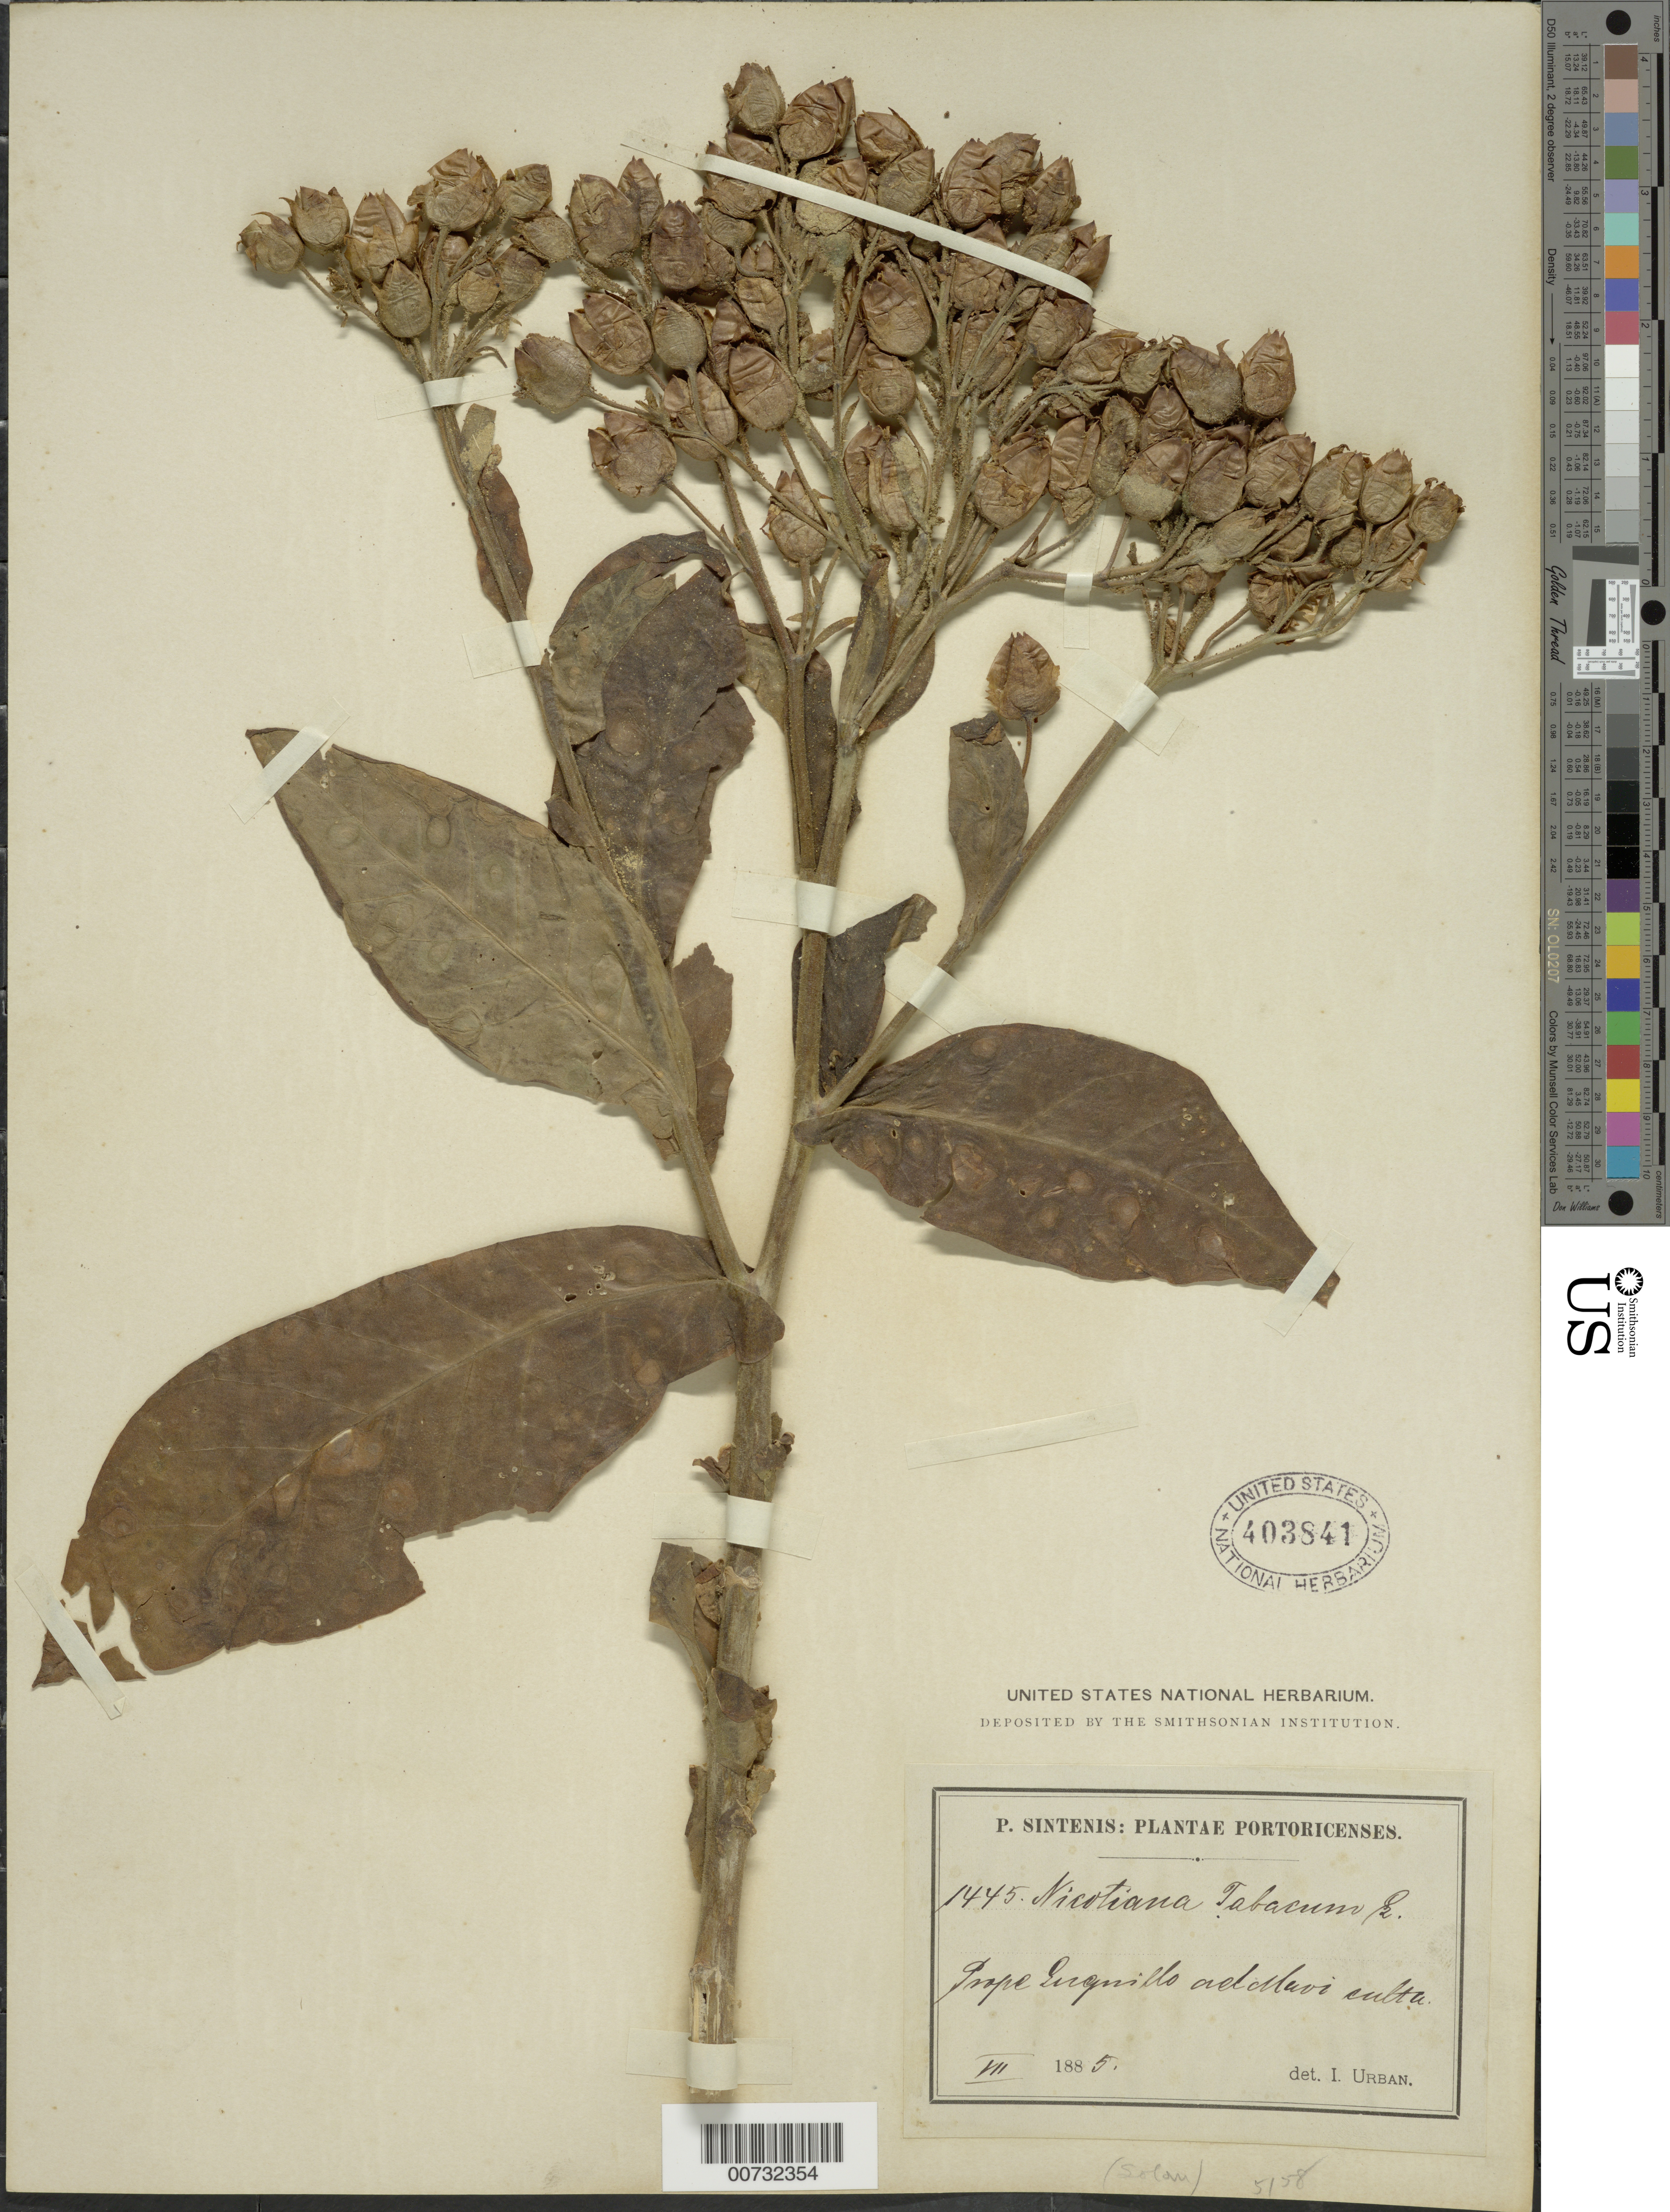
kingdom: Plantae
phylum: Tracheophyta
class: Magnoliopsida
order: Solanales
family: Solanaceae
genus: Nicotiana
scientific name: Nicotiana tabacum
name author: L.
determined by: Urban, Ignatz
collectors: P. Sintenis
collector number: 1445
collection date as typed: Jul 1885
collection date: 1885-07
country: Puerto Rico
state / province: Luquillo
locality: Prope Luquillo ad Mavi culta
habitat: Ad Mavi culti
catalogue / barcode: US 403841